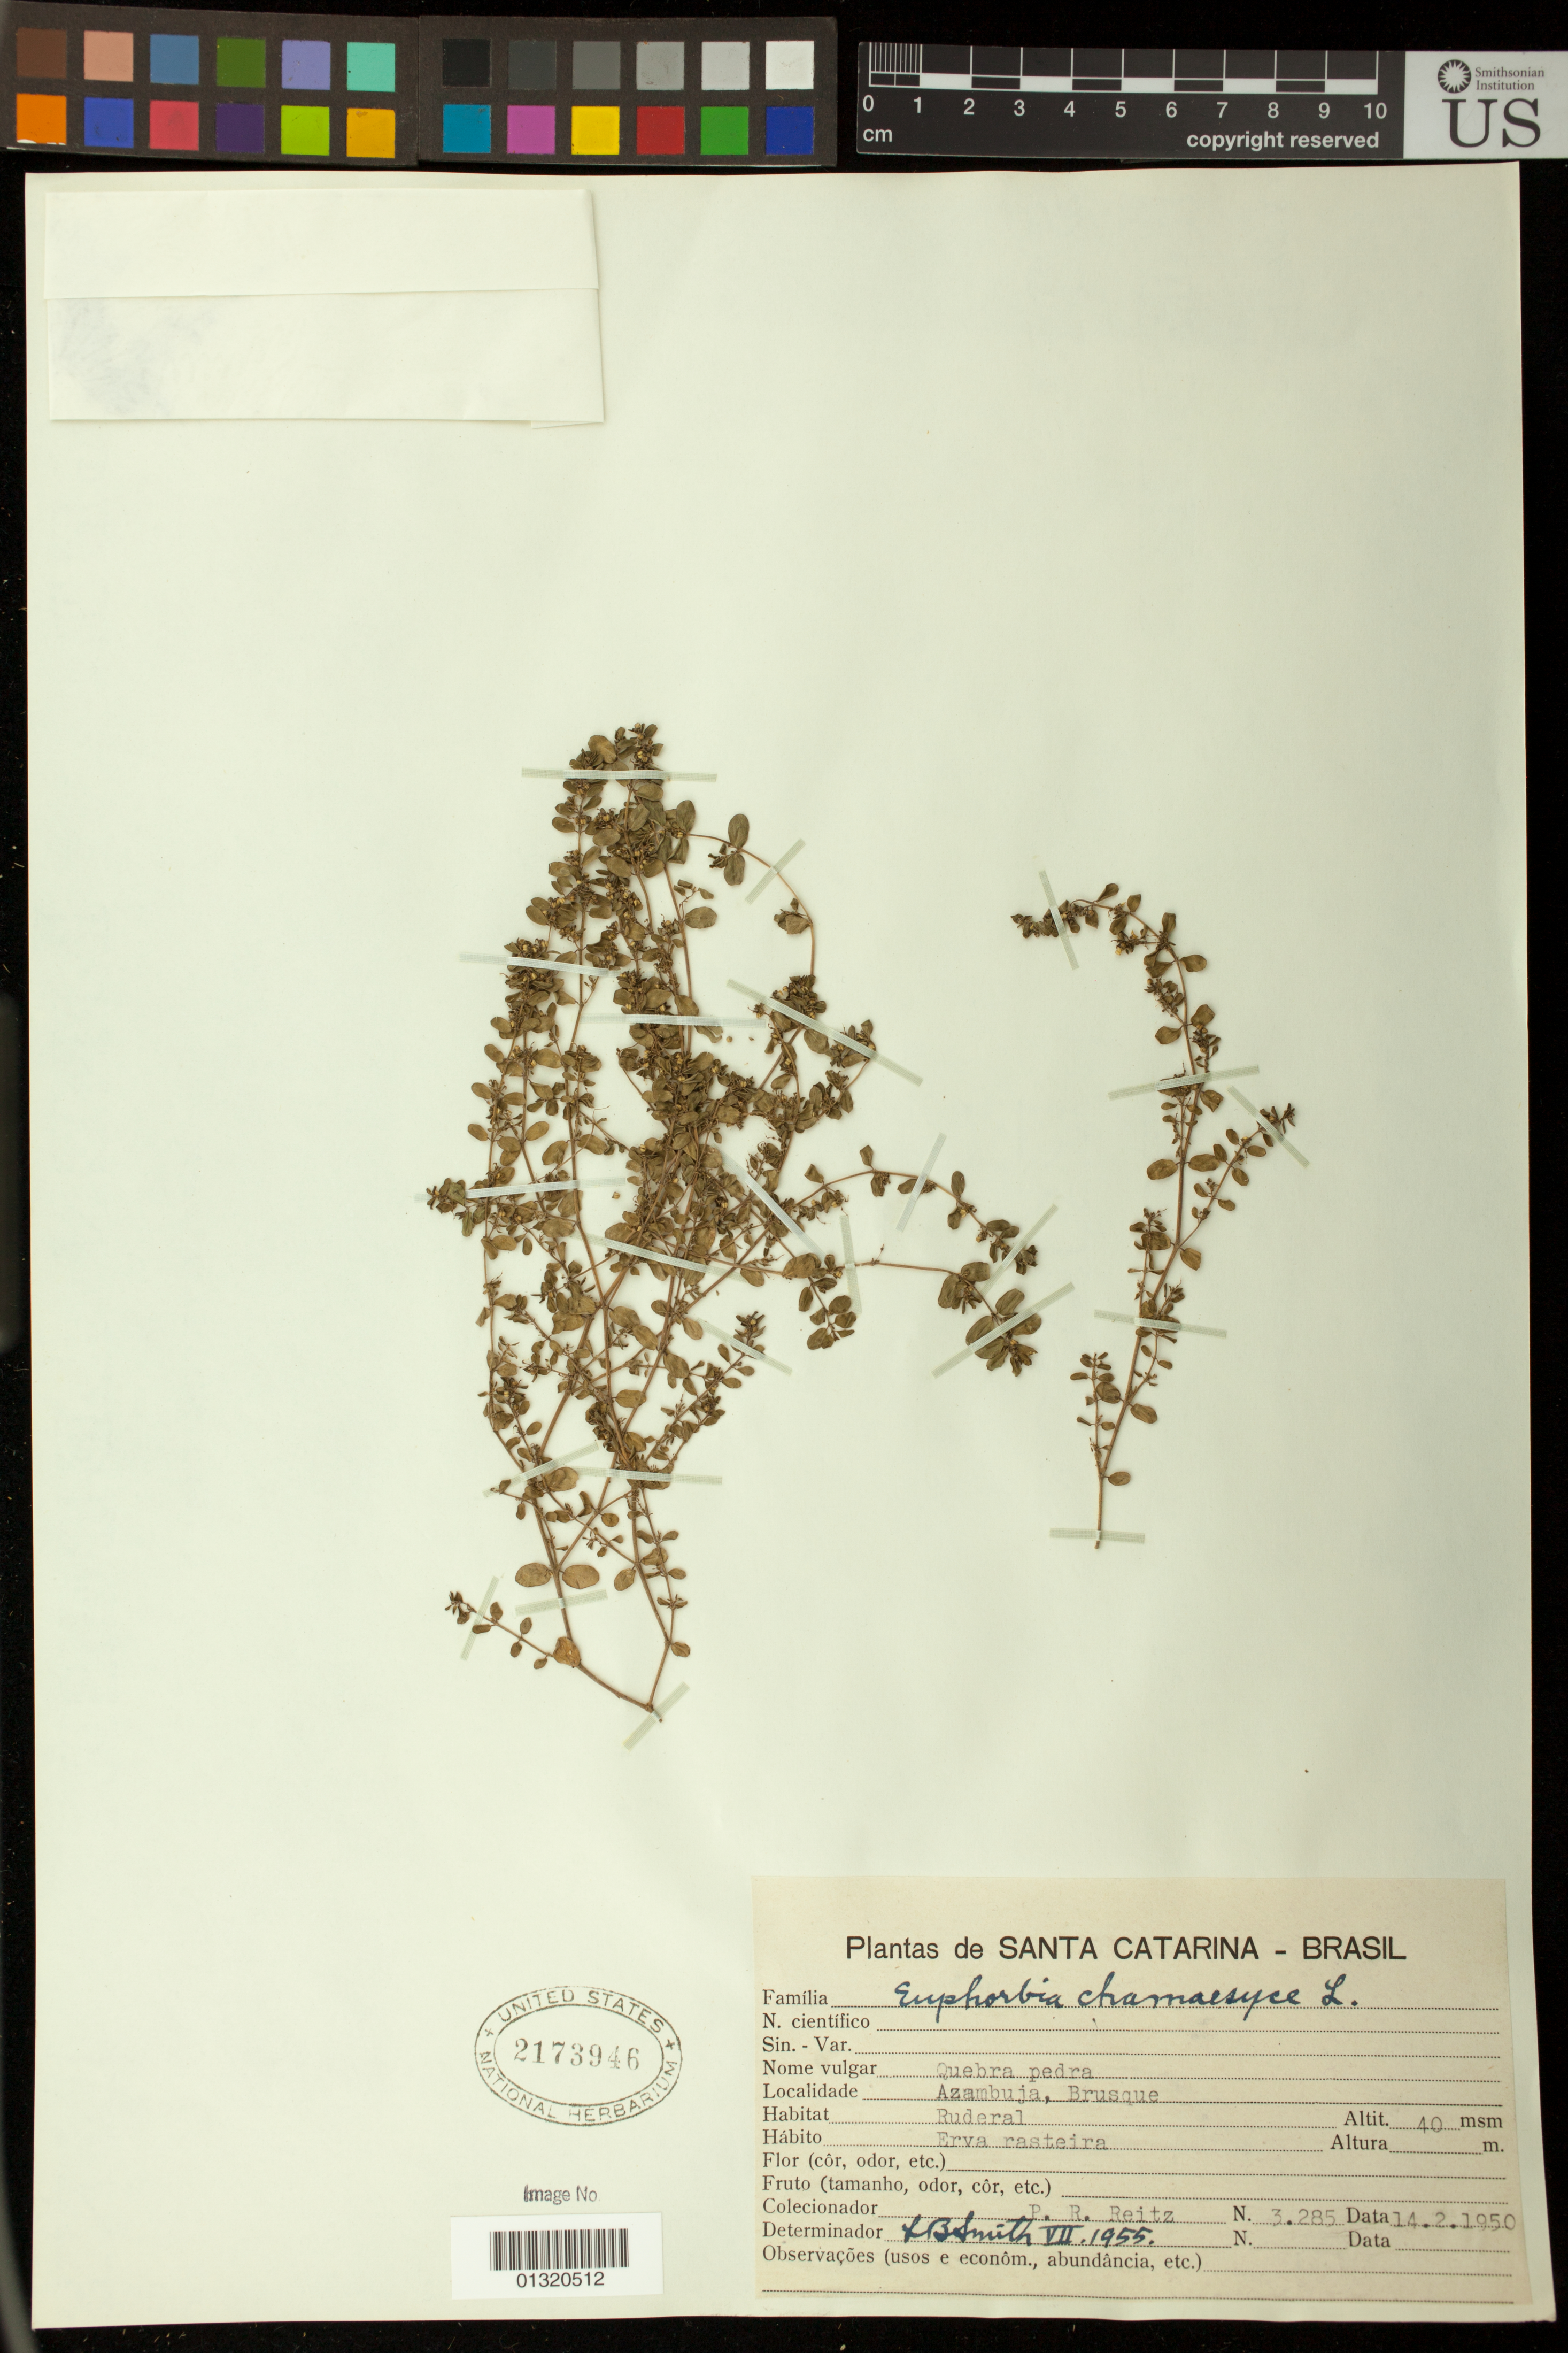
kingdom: Plantae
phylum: Tracheophyta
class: Magnoliopsida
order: Malpighiales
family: Euphorbiaceae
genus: Euphorbia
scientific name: Euphorbia prostrata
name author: Aiton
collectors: R. Reitz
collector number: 3285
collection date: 1950-02-14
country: Brazil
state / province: Santa Catarina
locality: Azambuja, Brusque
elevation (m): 40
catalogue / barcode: US 2173946